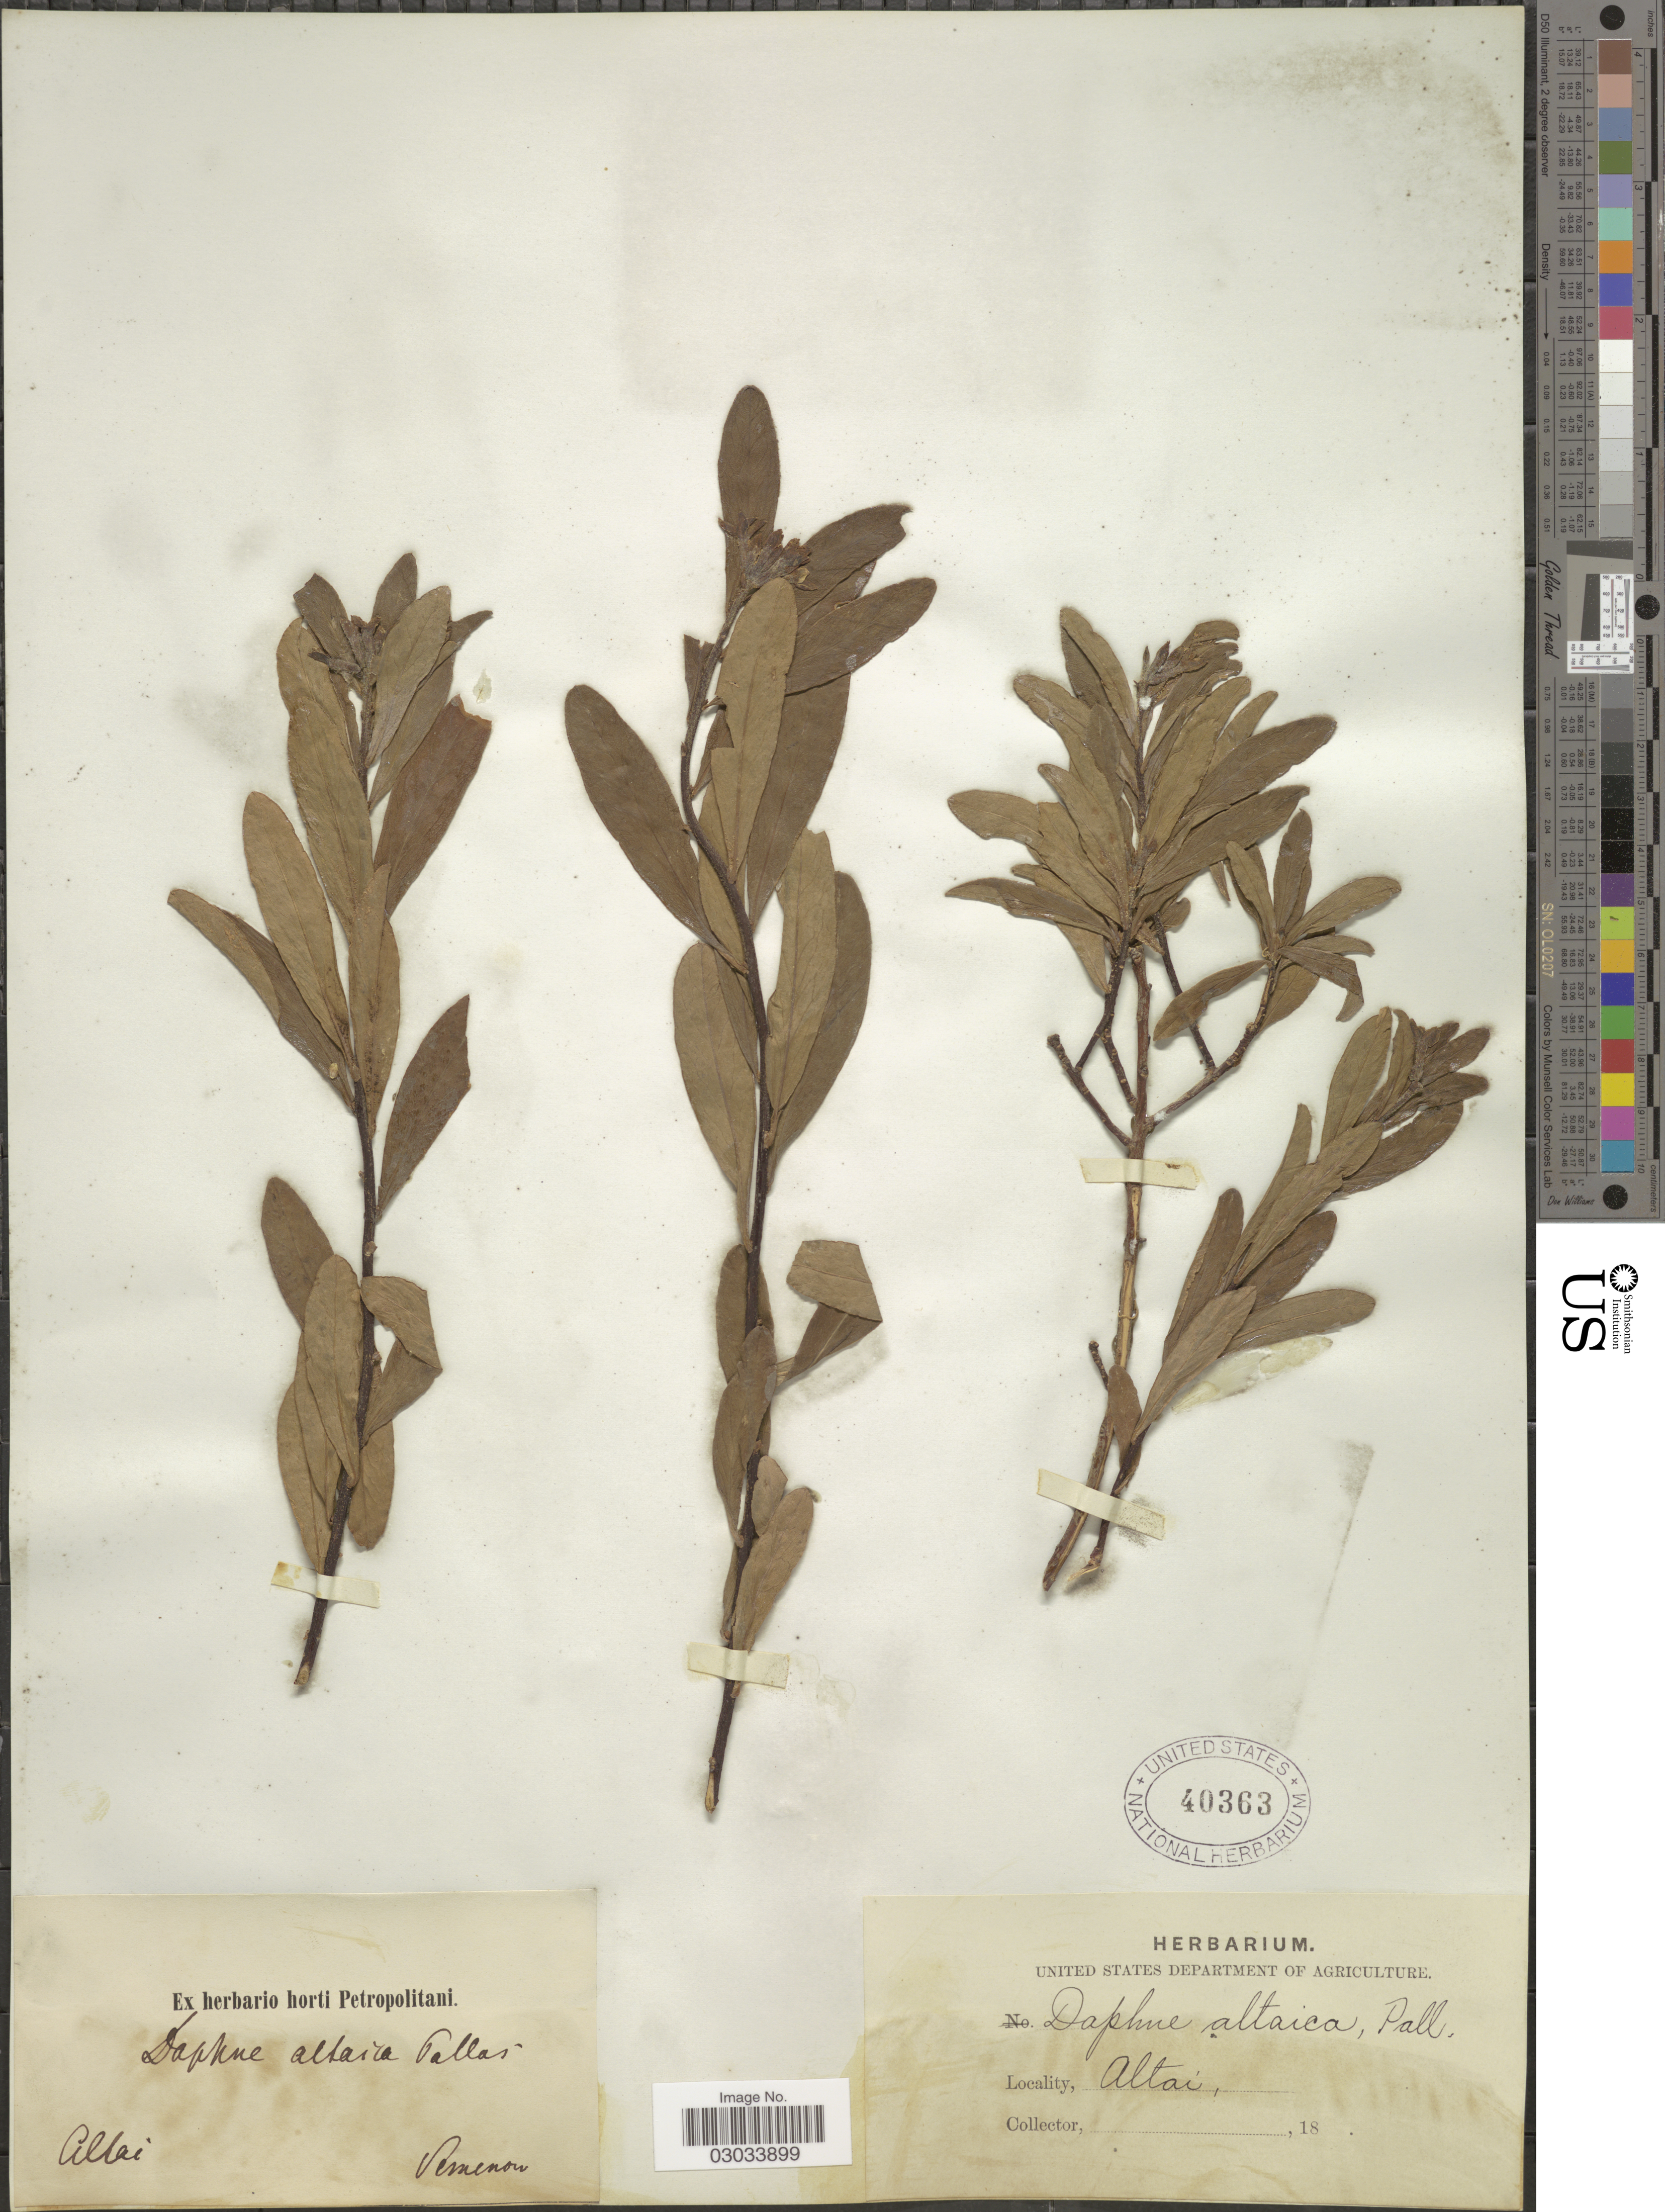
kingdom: Plantae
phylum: Tracheophyta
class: Magnoliopsida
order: Malvales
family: Thymelaeaceae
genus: Daphne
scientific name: Daphne altaica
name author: Pall.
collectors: P. P. Semenov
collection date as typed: Transcribed d/m/y: //18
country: Russian Federation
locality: Altai.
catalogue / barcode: US 40363